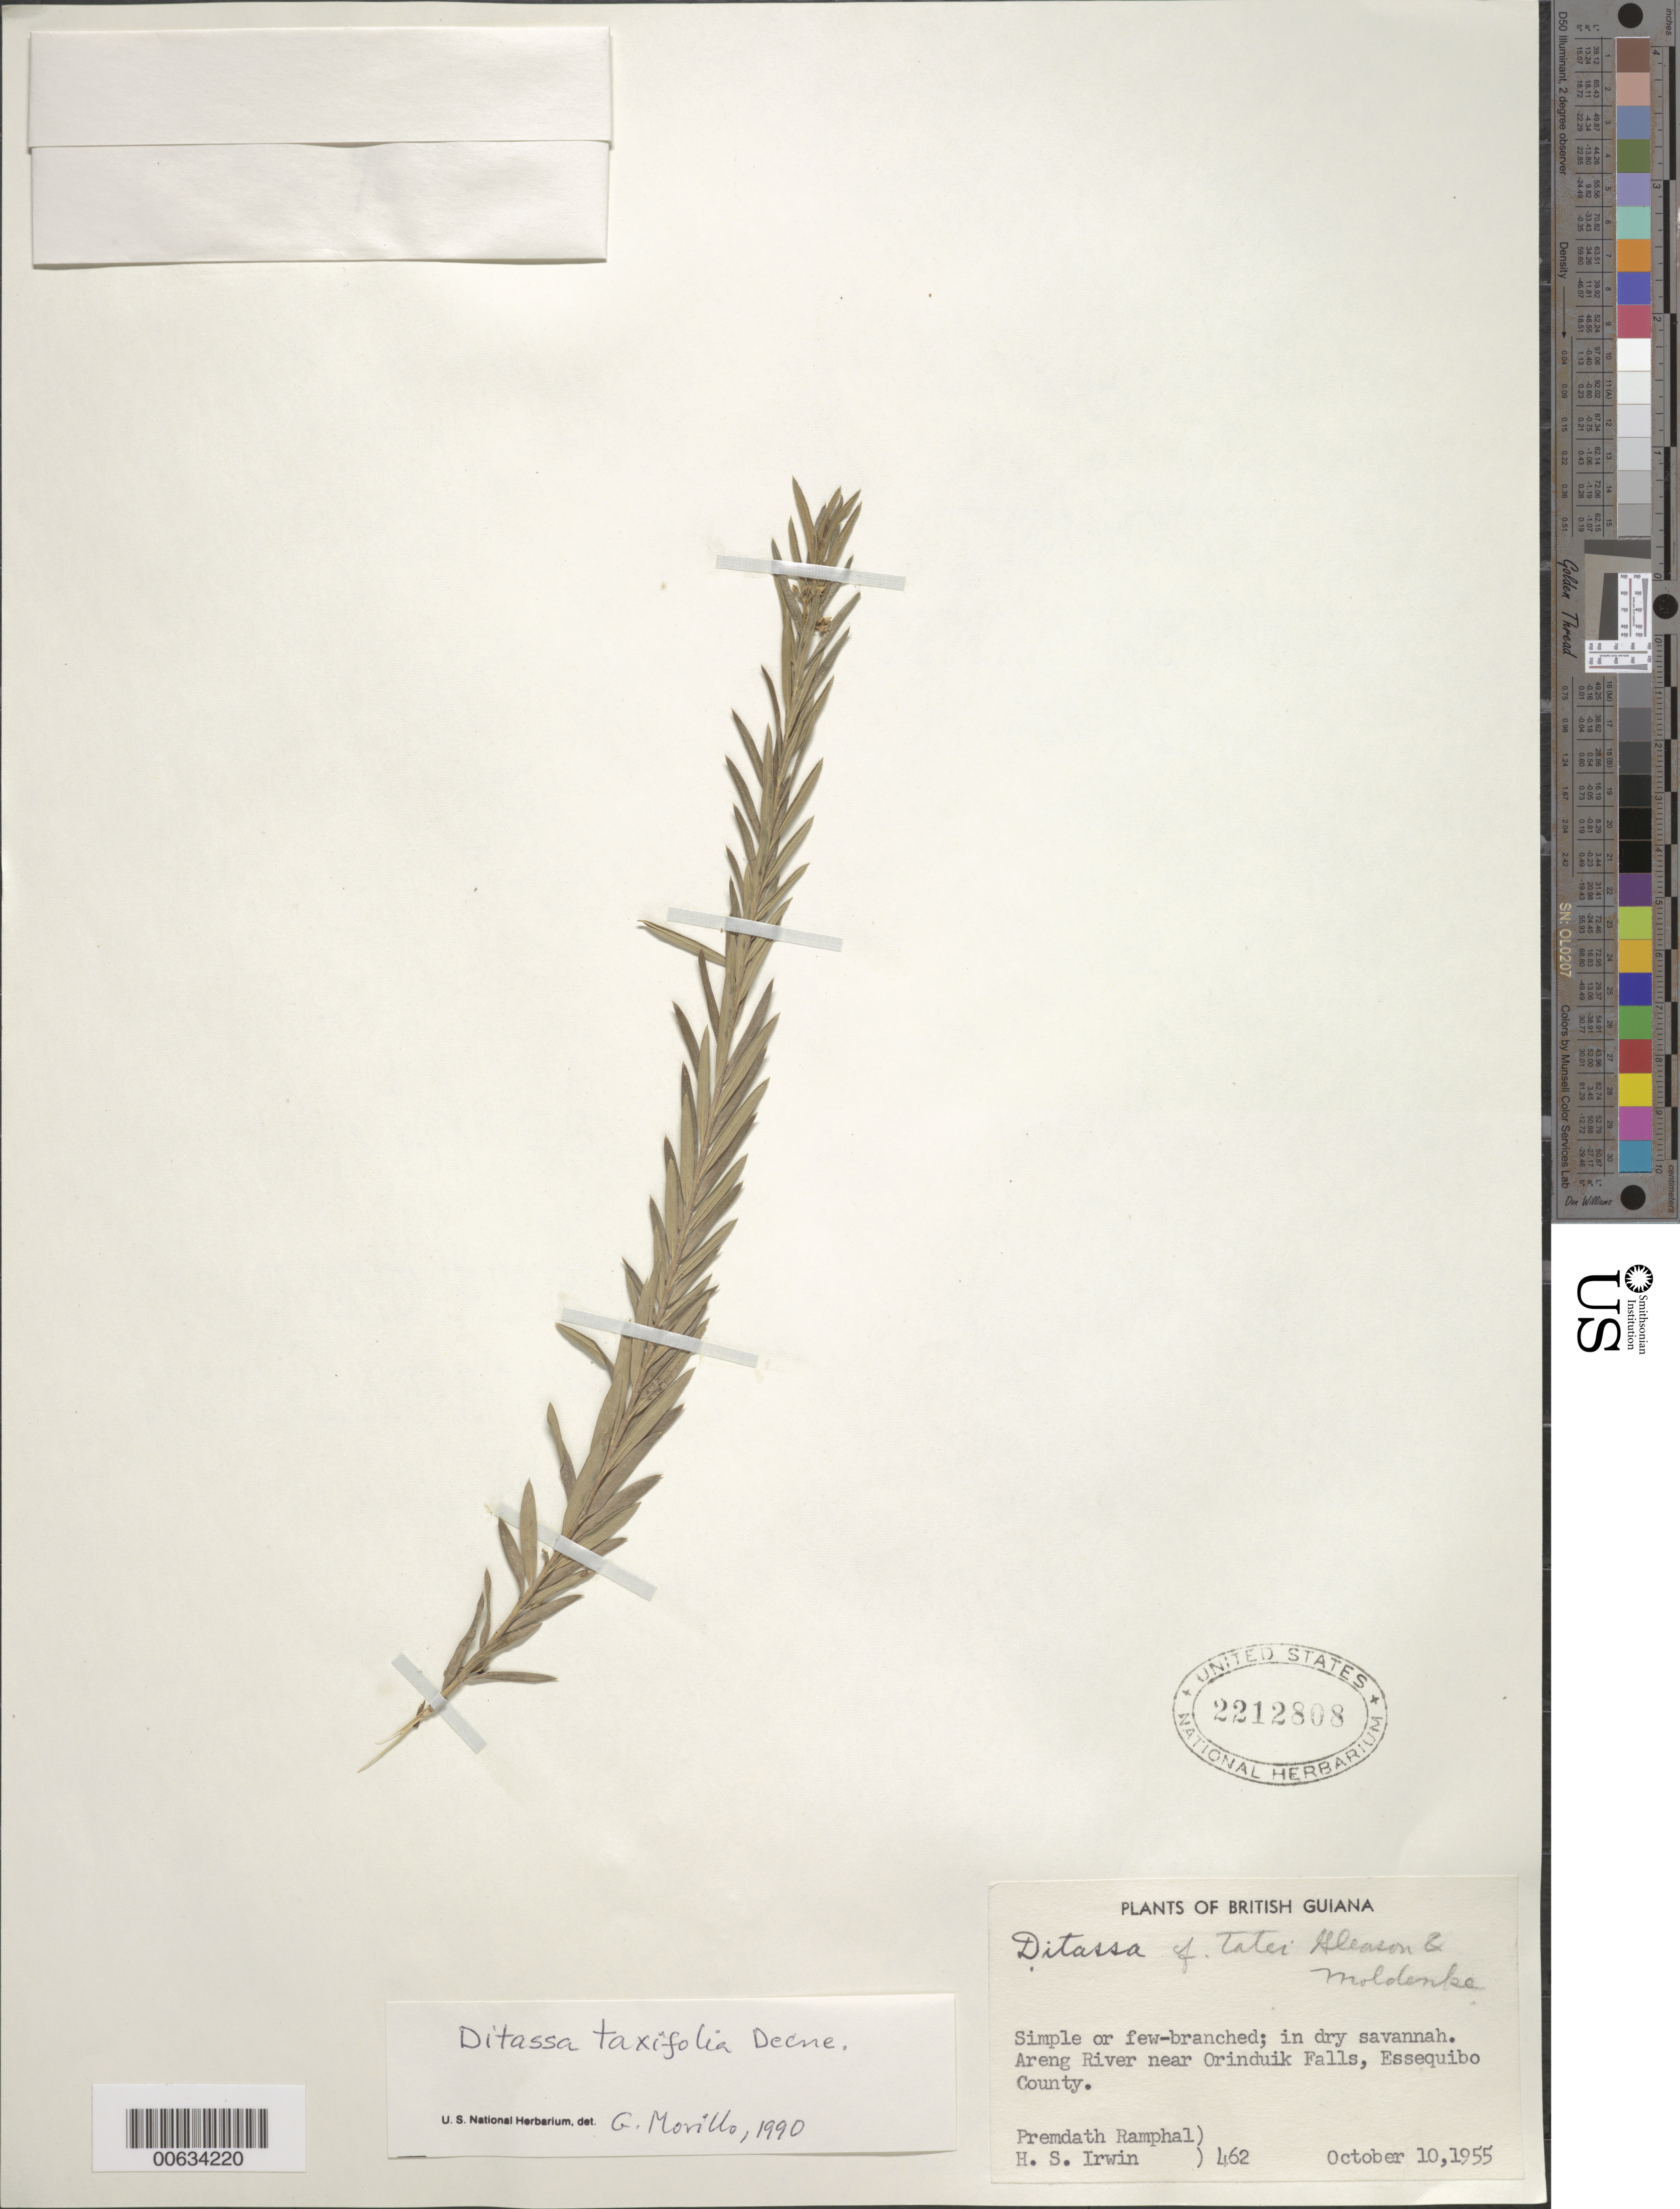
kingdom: Plantae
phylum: Tracheophyta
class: Magnoliopsida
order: Gentianales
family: Apocynaceae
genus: Ditassa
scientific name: Ditassa taxifolia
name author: Decne.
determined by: Morillo, G. N.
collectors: H. Irwin & P. Ramphal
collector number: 462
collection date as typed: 10-Oct-55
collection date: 1955-10-10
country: Guyana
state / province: Potaro-Siparuni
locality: Ireng R., Orinduik Falls, Essequibo County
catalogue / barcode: US 2212808